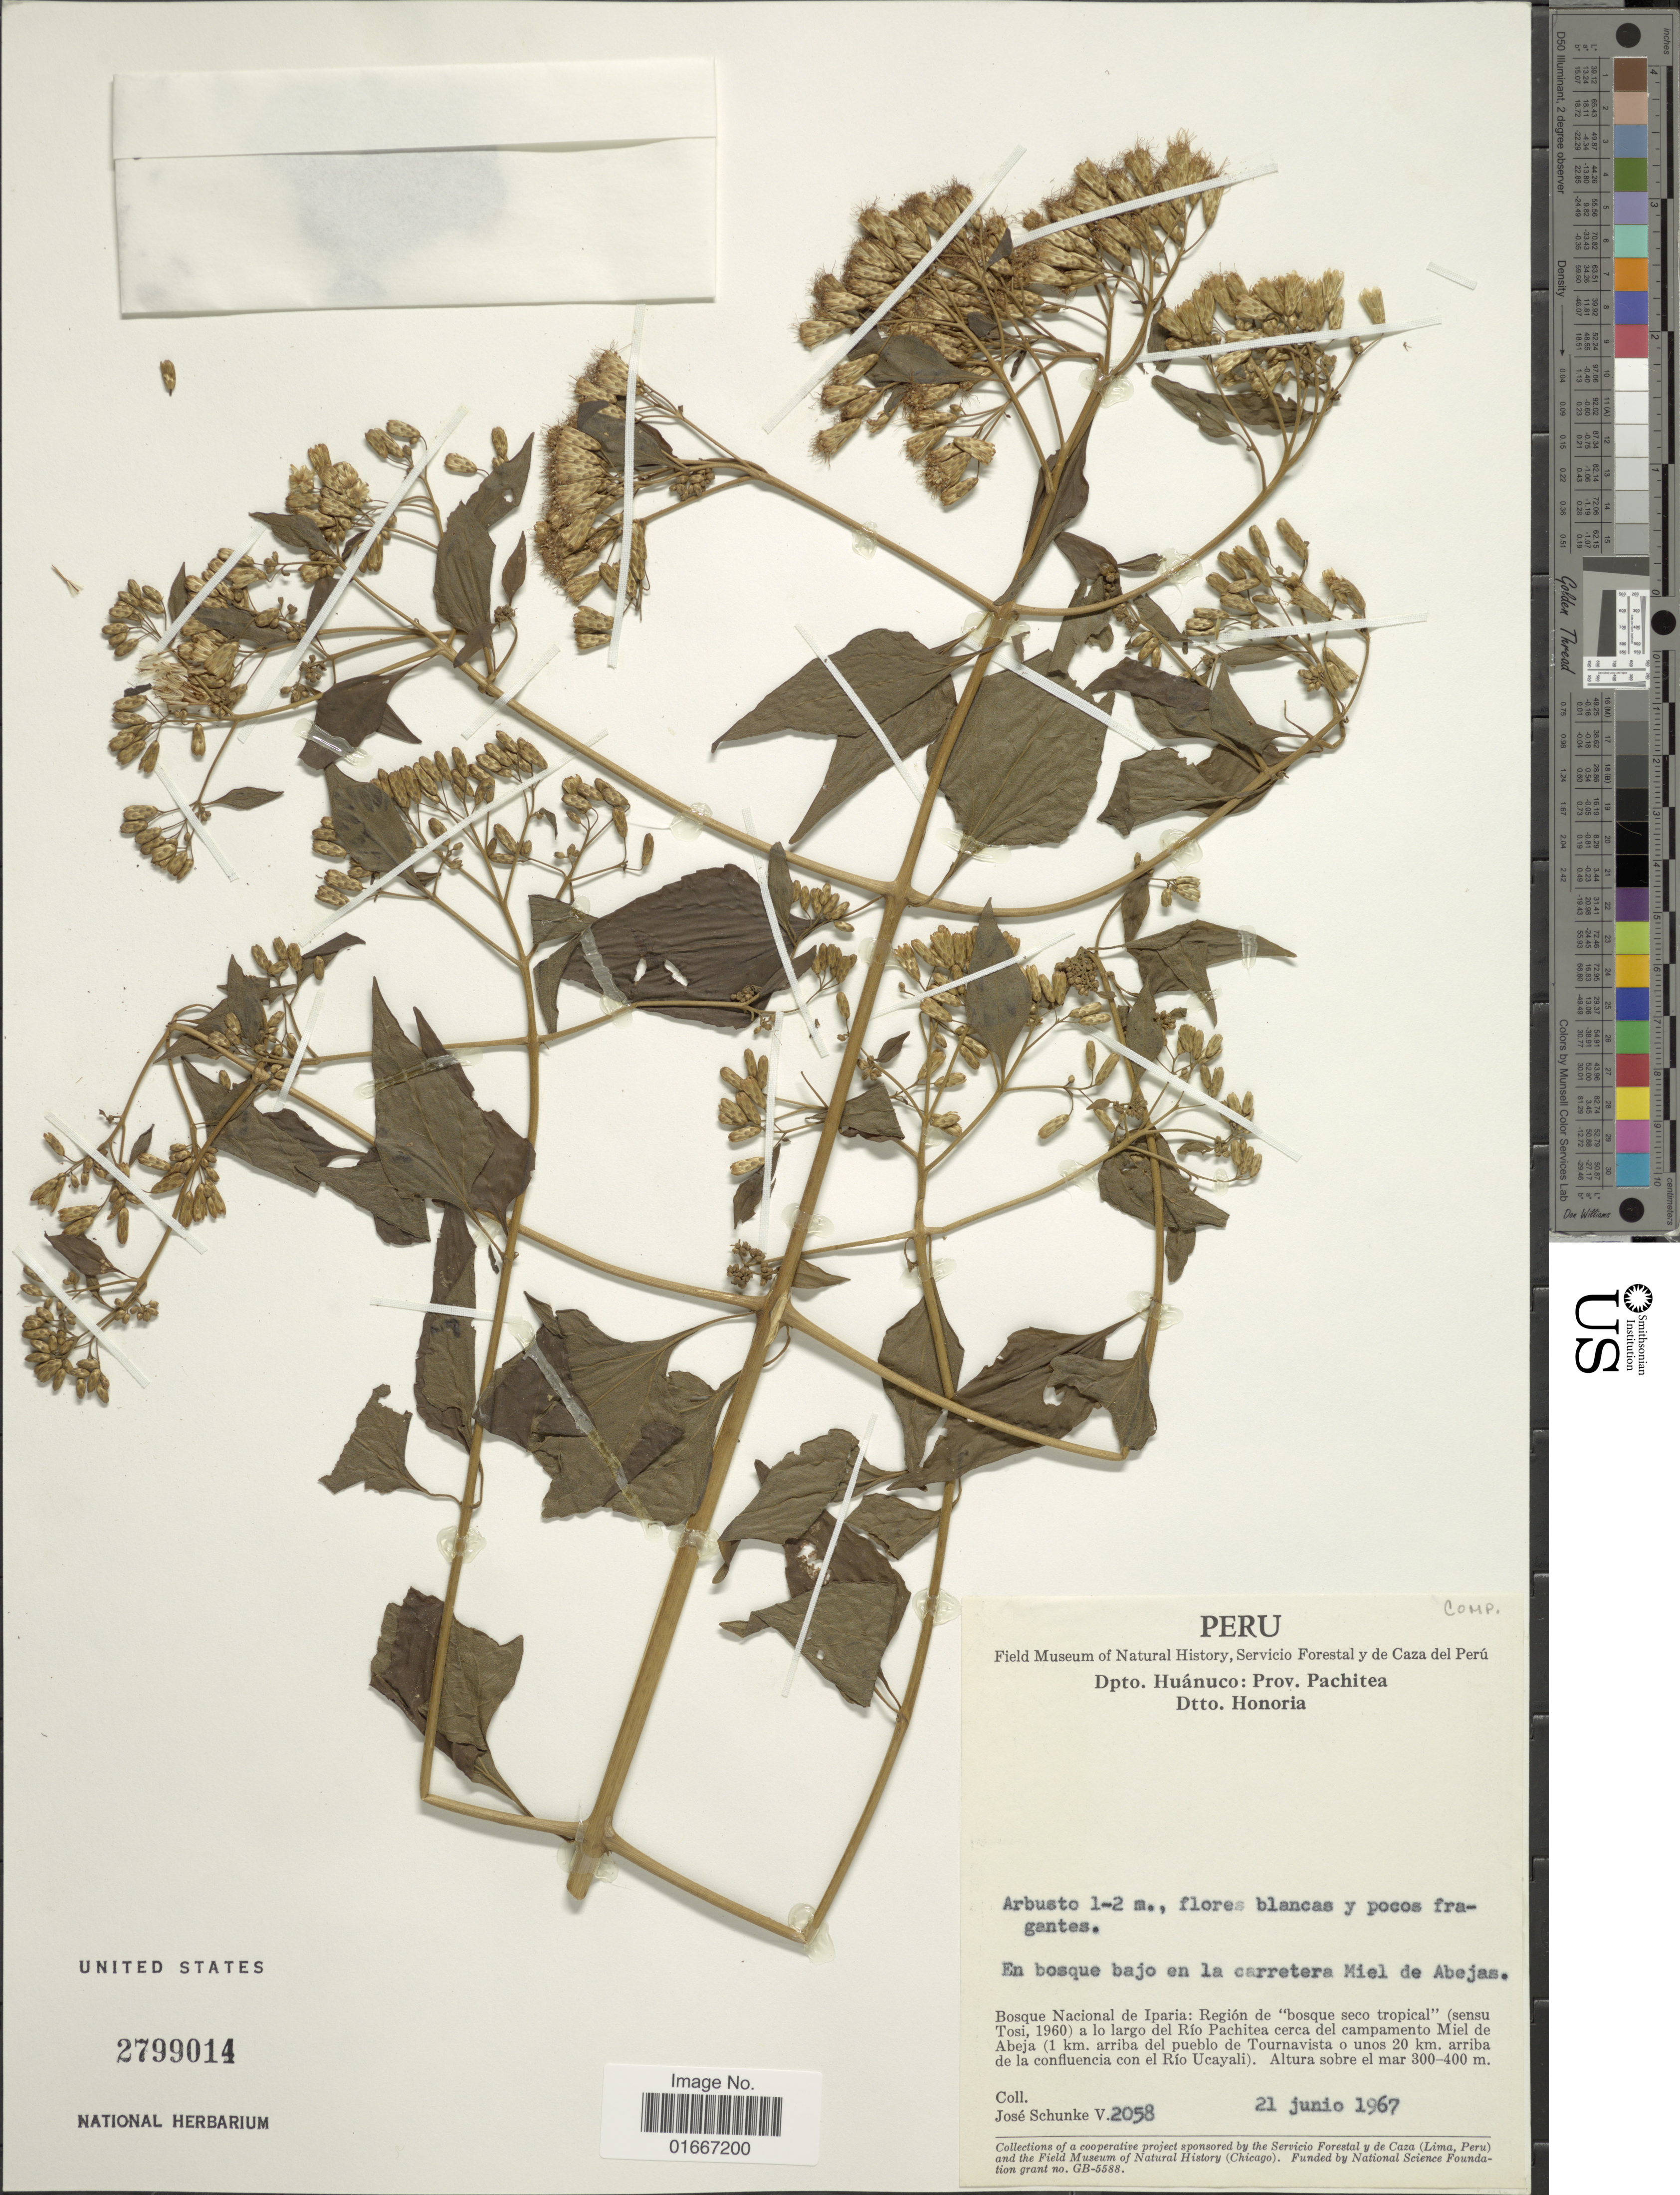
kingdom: Plantae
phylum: Tracheophyta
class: Magnoliopsida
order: Asterales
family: Asteraceae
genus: Chromolaena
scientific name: Chromolaena odorata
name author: (L.) R.M. King & H. Rob.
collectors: J. Schunke Vigo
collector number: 2058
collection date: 1967-06-21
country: Peru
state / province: Huánuco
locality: Prov. Pachitea, Dtto. Honoria, Bosque Nacional de Iparia: Region de "Bosque seco tropical" (sensu Tosi, 1960) a lo largo del Rio Pachitea cerva del campamento Miel de Abeja (1 km arriba del pueblo de Tournavista o unos 20 km. arriba de la confluencia con el Rio Ucayali)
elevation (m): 300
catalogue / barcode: US 2799014